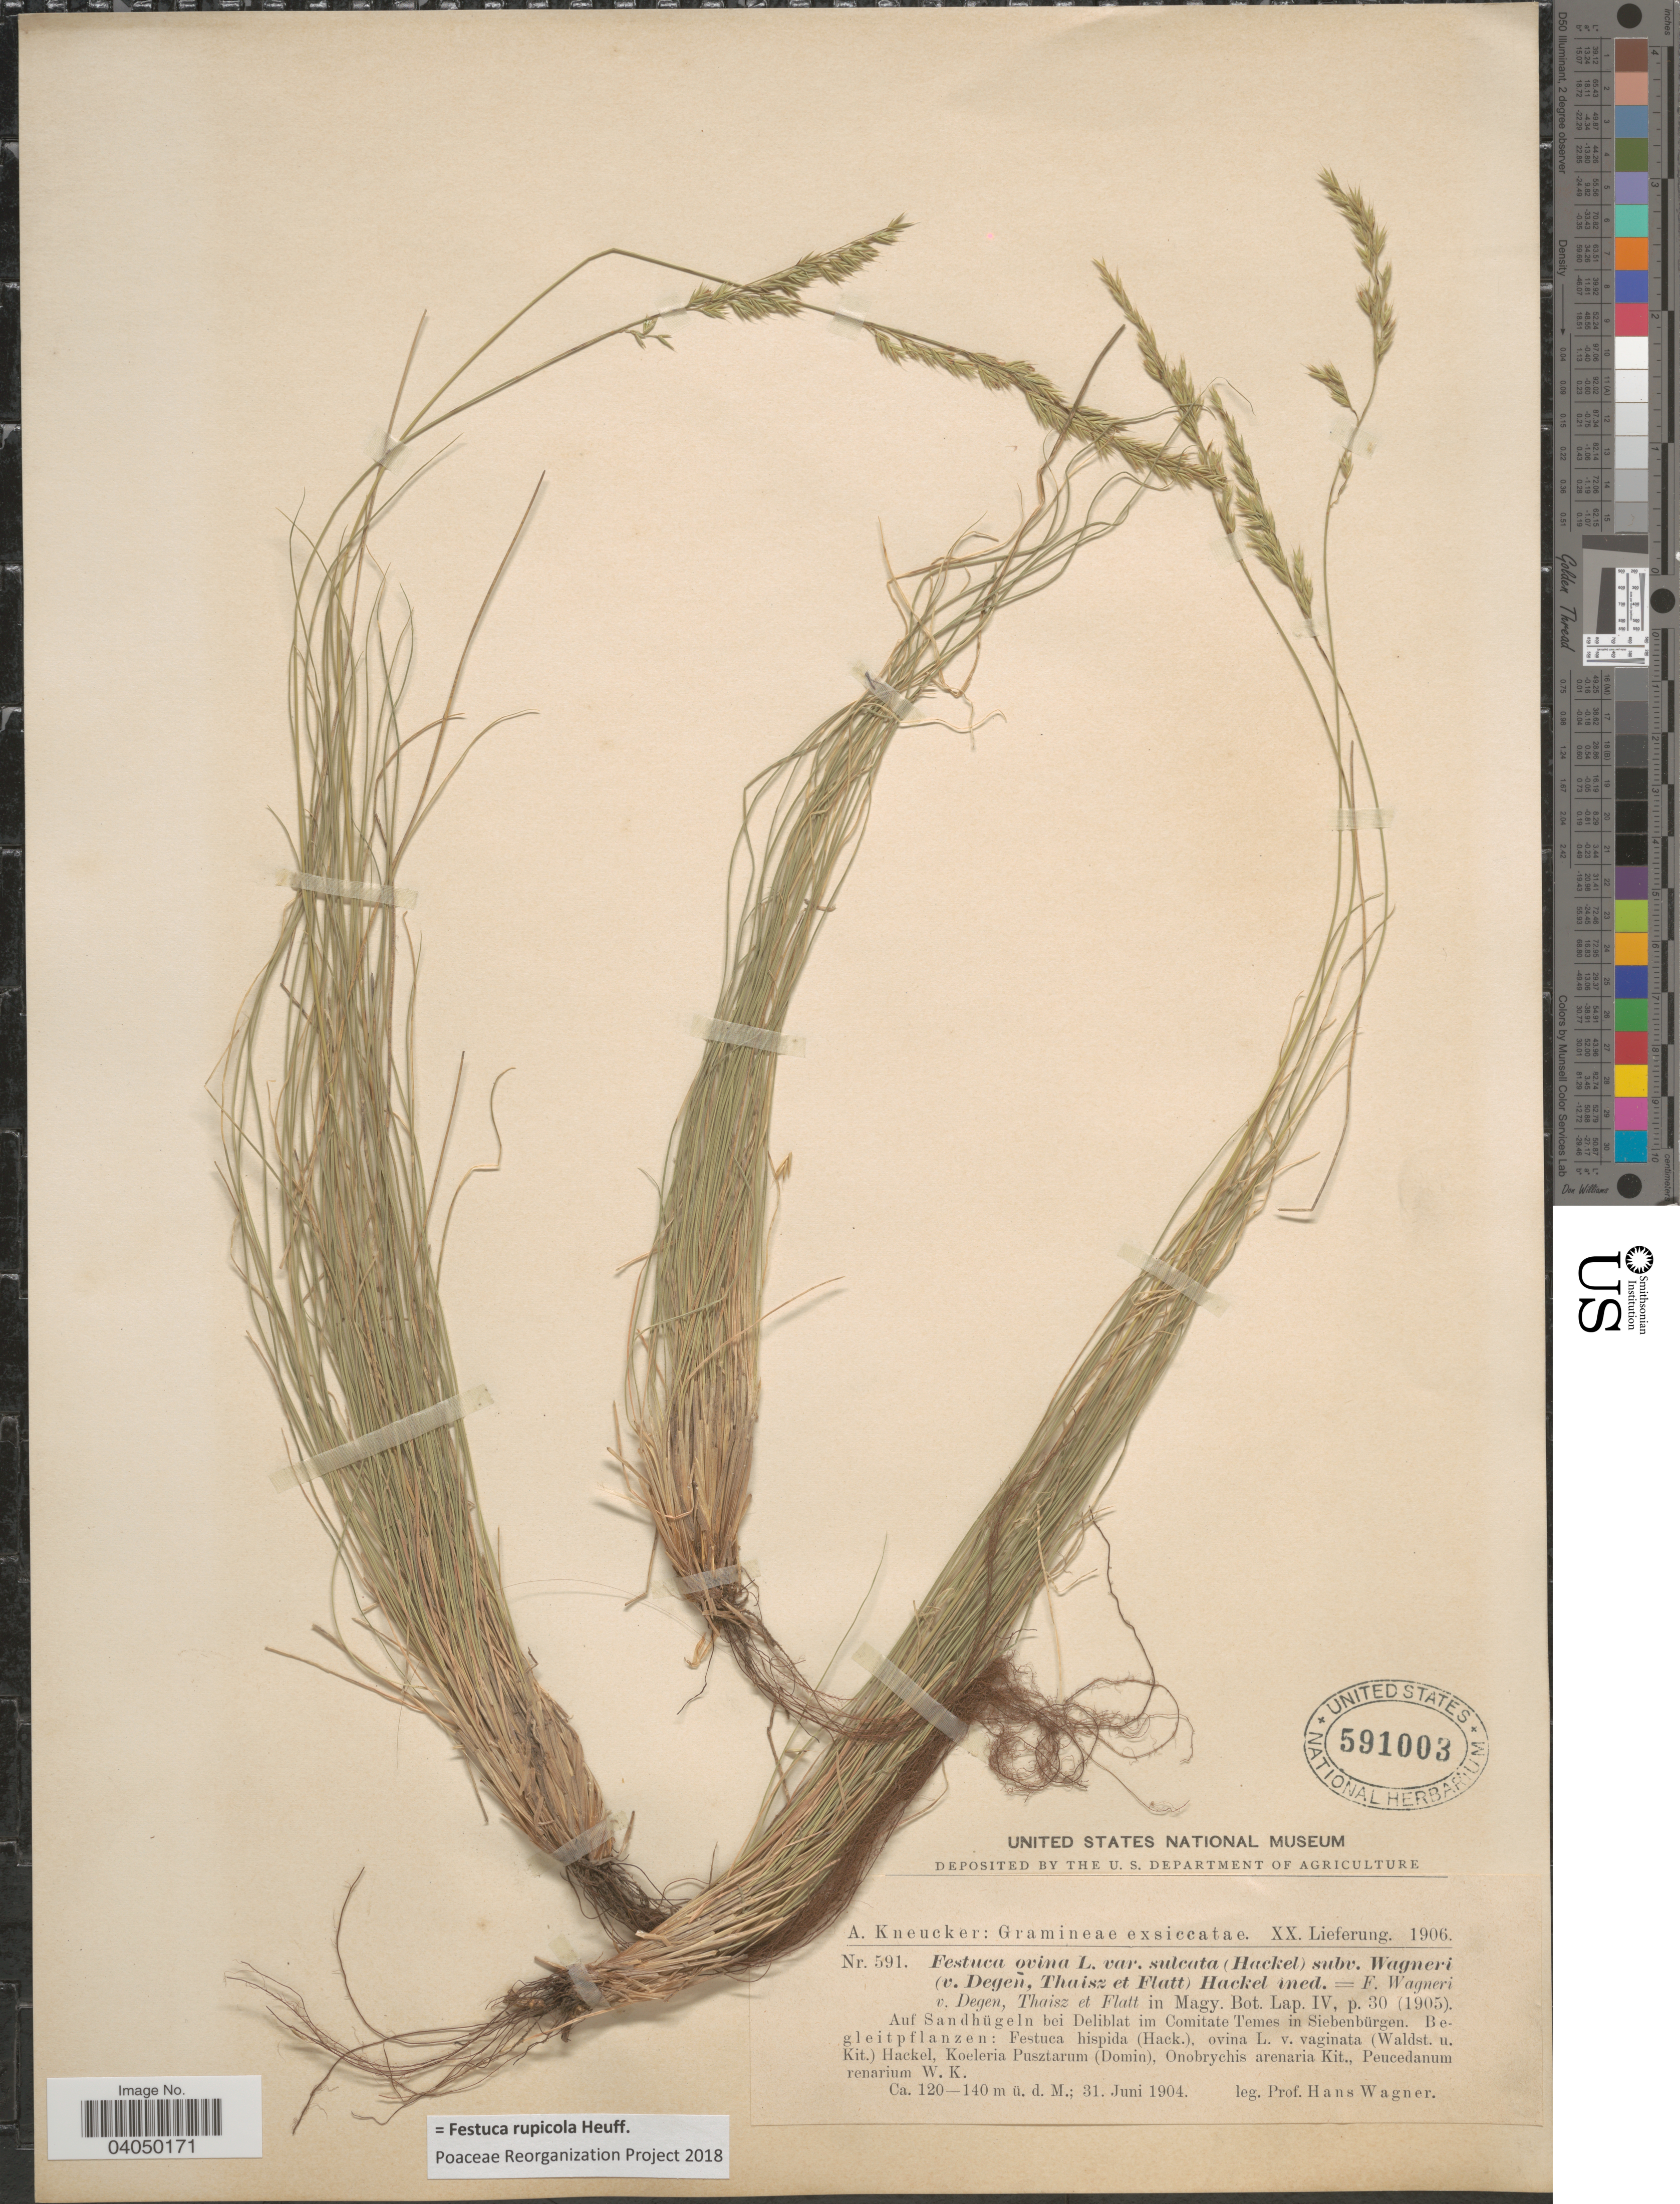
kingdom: Plantae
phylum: Tracheophyta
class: Liliopsida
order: Poales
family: Poaceae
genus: Festuca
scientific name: Festuca rupicola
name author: Heuff.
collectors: H. Wagner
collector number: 591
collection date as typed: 31. Juni 1904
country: Serbia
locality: Auf Sandhügeln bei Deliblat im Comitate Temes in Siebenbürgen.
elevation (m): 120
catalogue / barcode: US 591003